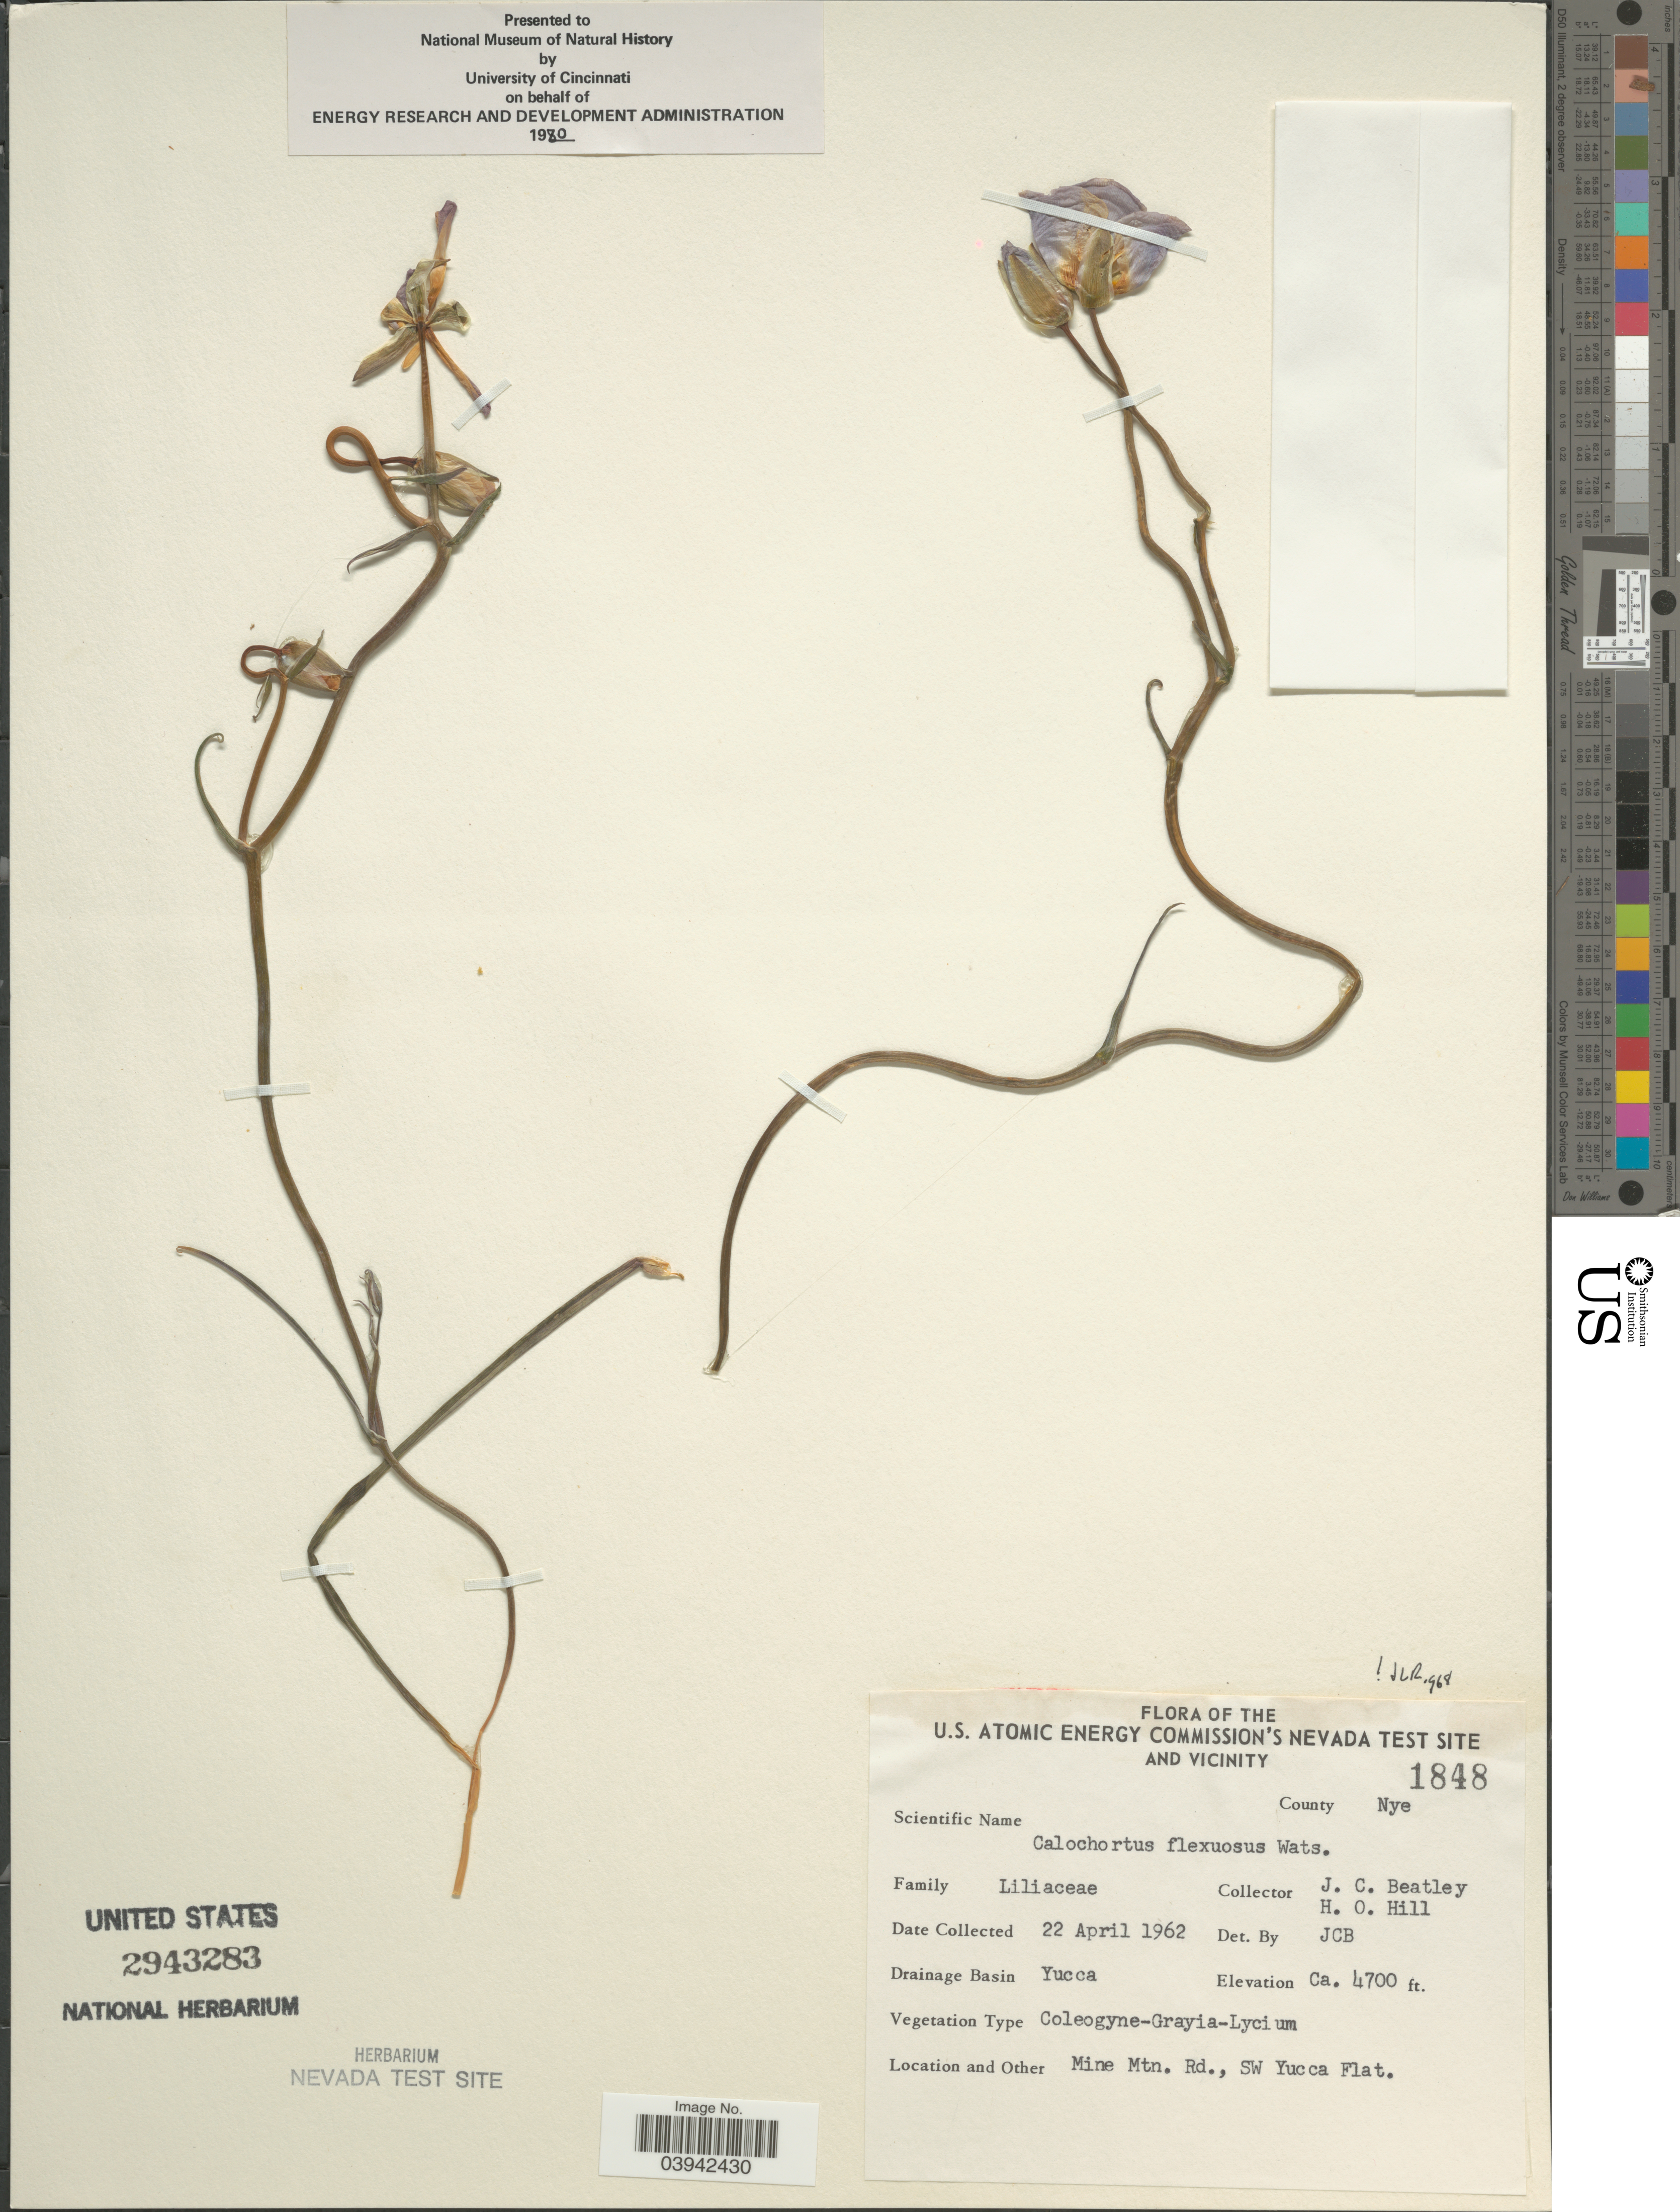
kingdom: Plantae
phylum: Tracheophyta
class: Liliopsida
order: Liliales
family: Liliaceae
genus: Calochortus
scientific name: Calochortus flexuosus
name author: S. Watson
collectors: J. C. Beatley & H. Hill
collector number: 1848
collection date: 1962-04-22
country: United States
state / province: Nevada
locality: The U.S. Atomic Energy Commission's Nevada Test Site and Vicinity. County Nye. Drainage Basin Yucca. Mine Mtn. Rd., SW Yucca Flat.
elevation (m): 1433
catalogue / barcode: US 2943283